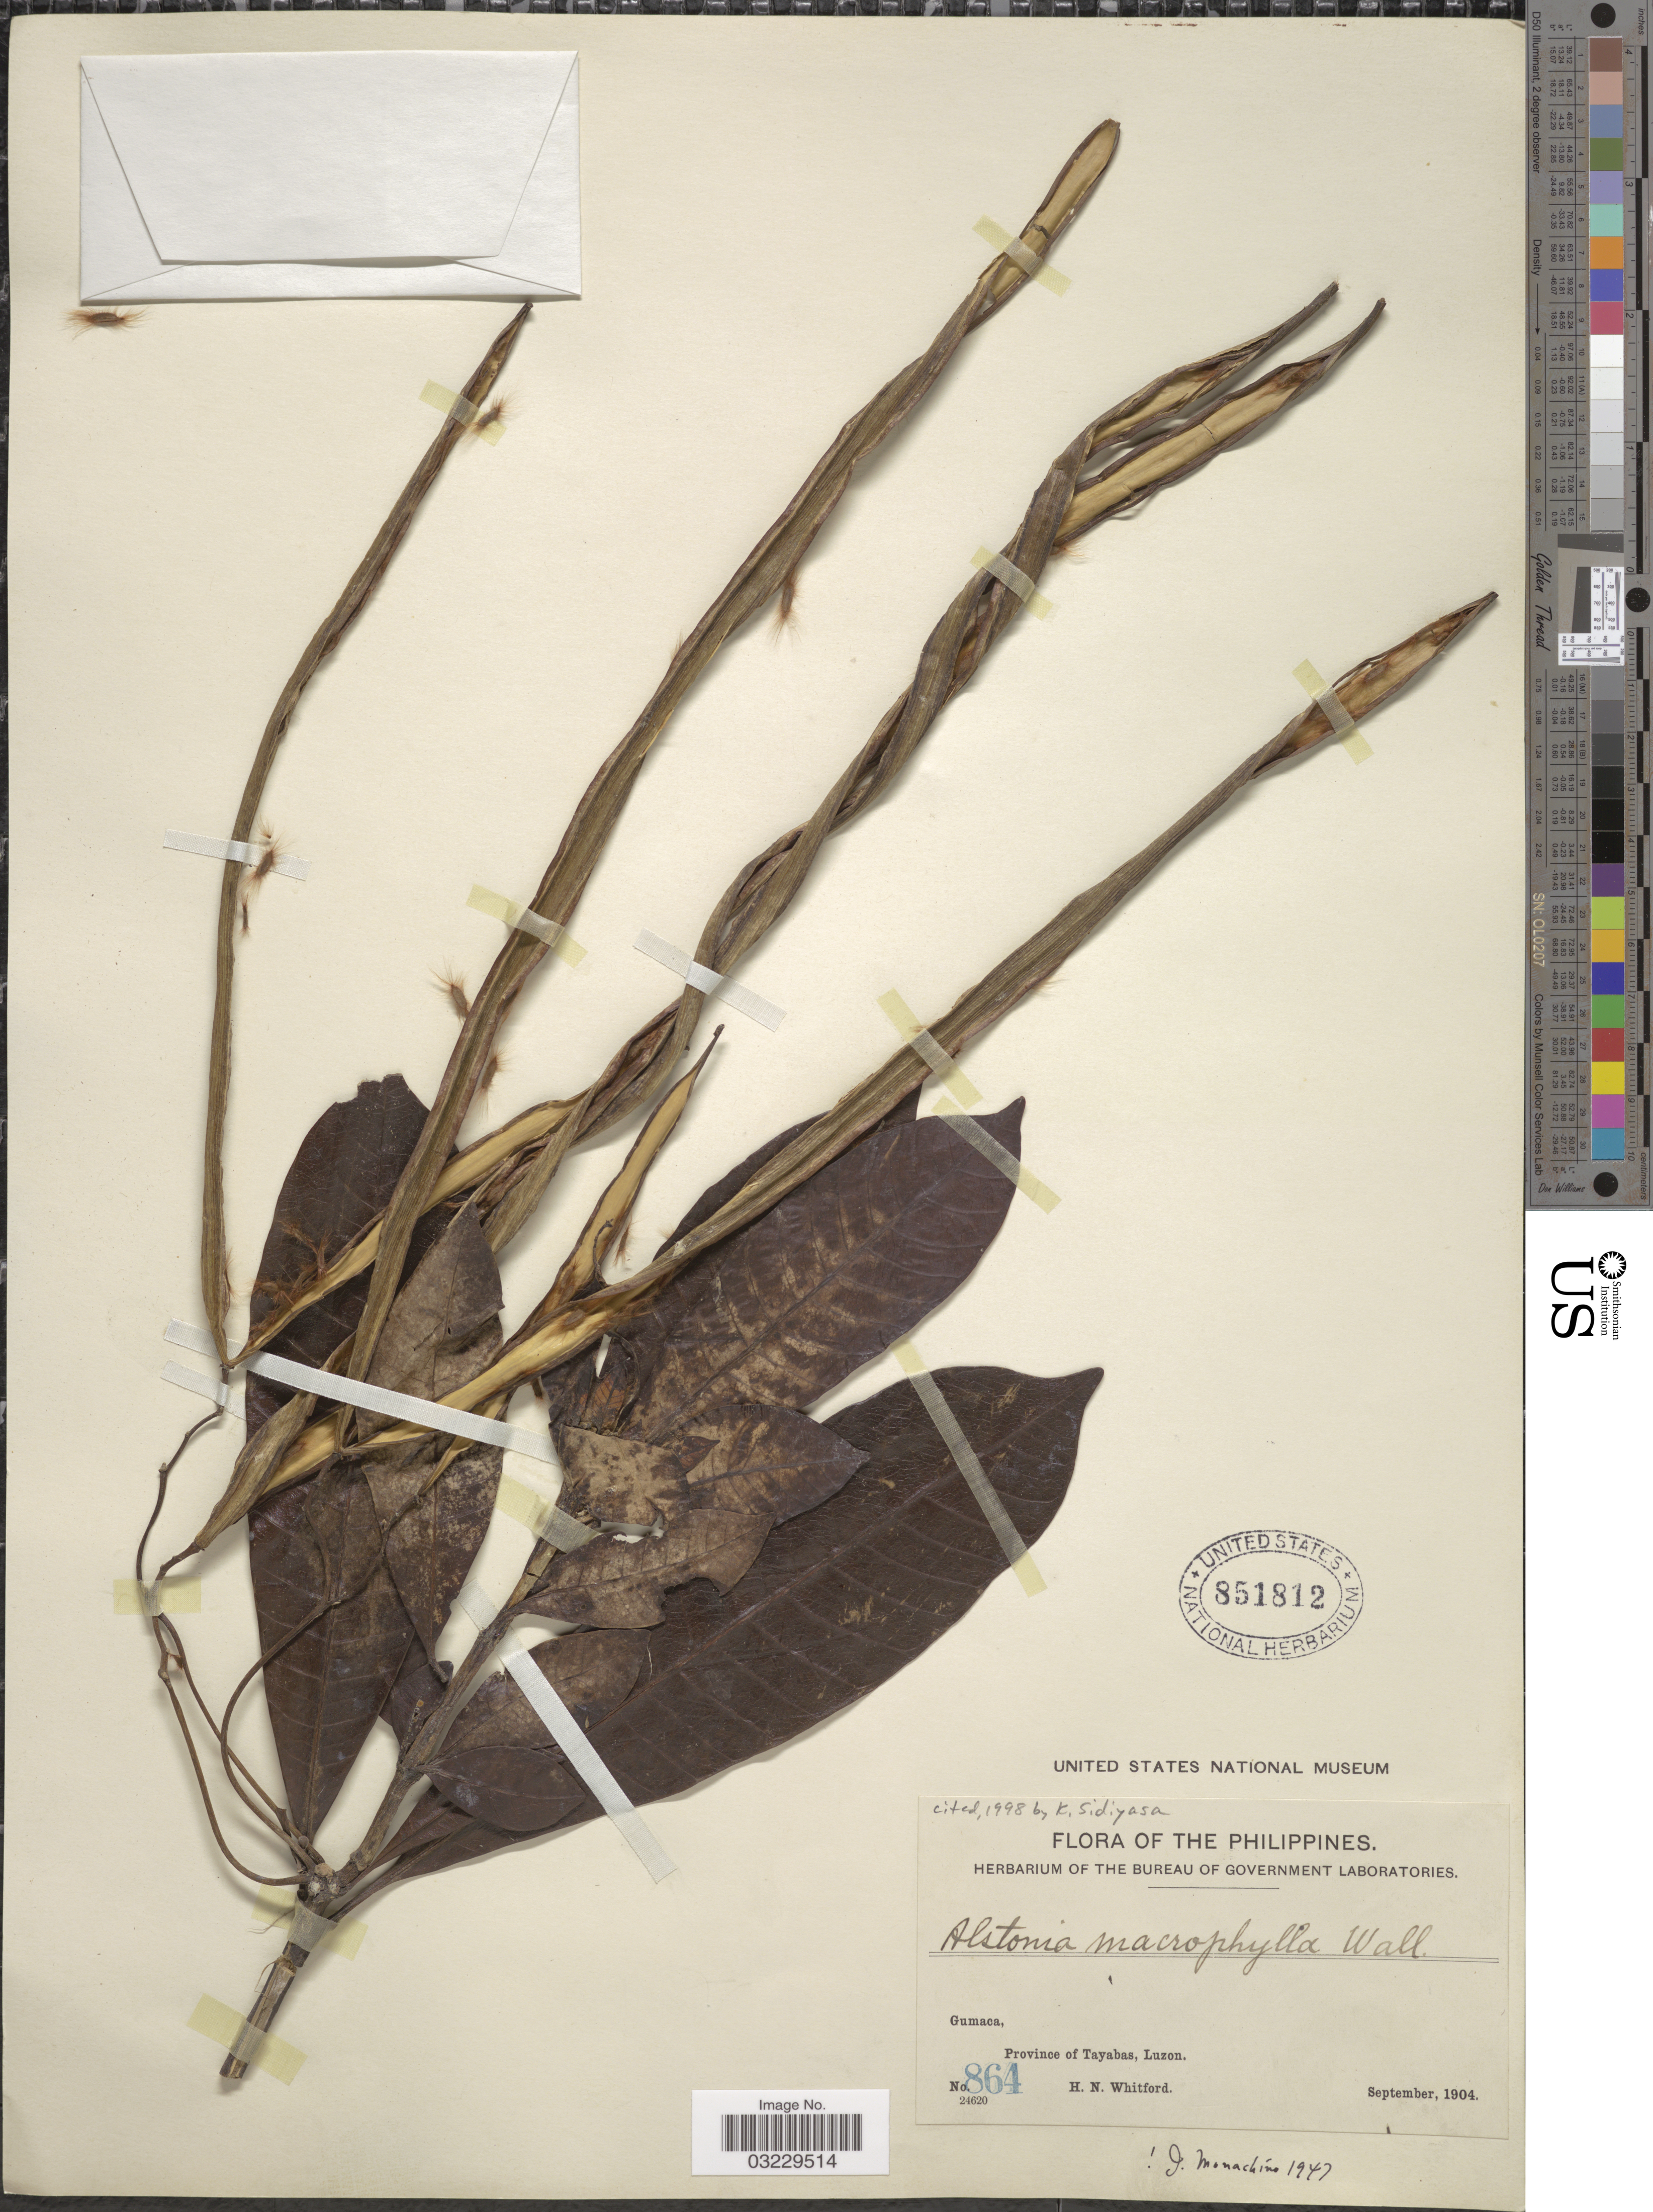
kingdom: Plantae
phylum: Tracheophyta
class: Magnoliopsida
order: Gentianales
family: Apocynaceae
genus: Alstonia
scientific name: Alstonia macrophylla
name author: Wall. ex G. Don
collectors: H. N. Whitford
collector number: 864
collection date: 1904-09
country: Philippines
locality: Gumaca, Province of Tayabas, Luzon.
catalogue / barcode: US 851812